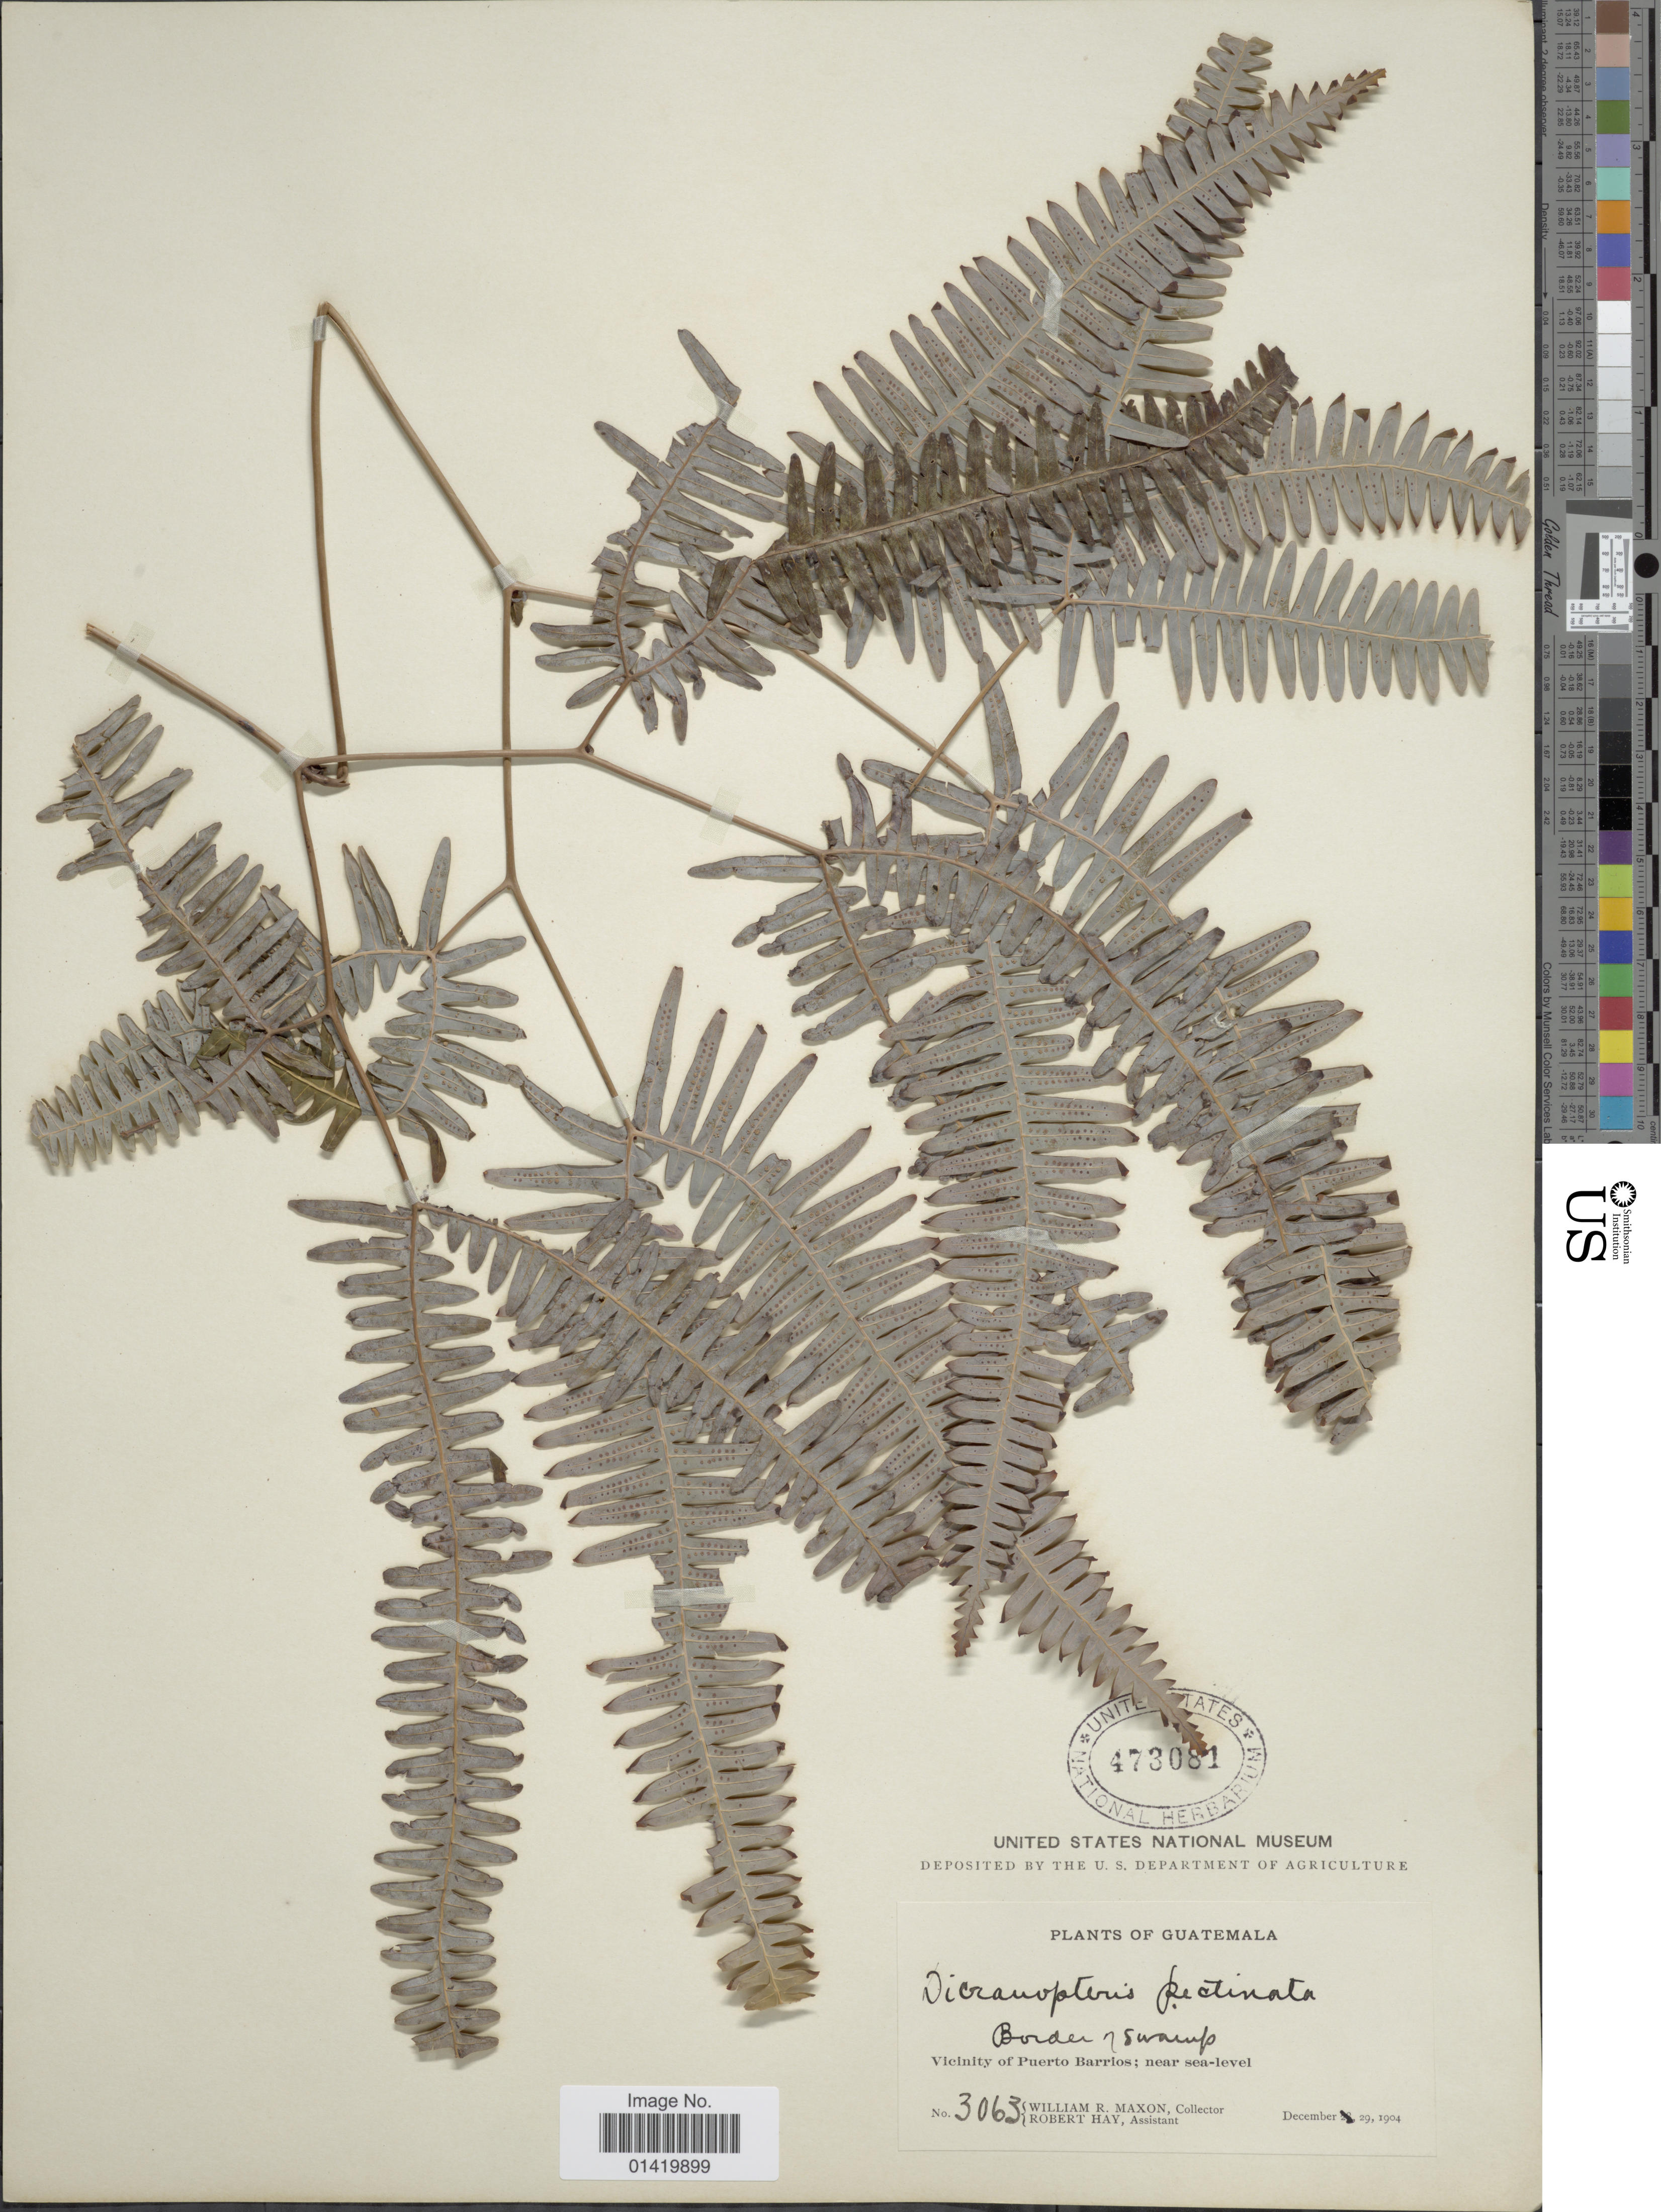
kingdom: Plantae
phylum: Tracheophyta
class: Polypodiopsida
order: Gleicheniales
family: Gleicheniaceae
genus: Gleichenella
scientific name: Gleichenella pectinata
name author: (Willd.) Ching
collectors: W. R. Maxon & R. Hay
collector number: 3063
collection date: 1904-12-29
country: Guatemala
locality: Vicinity of Puerto Barrios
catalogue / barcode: US 473081